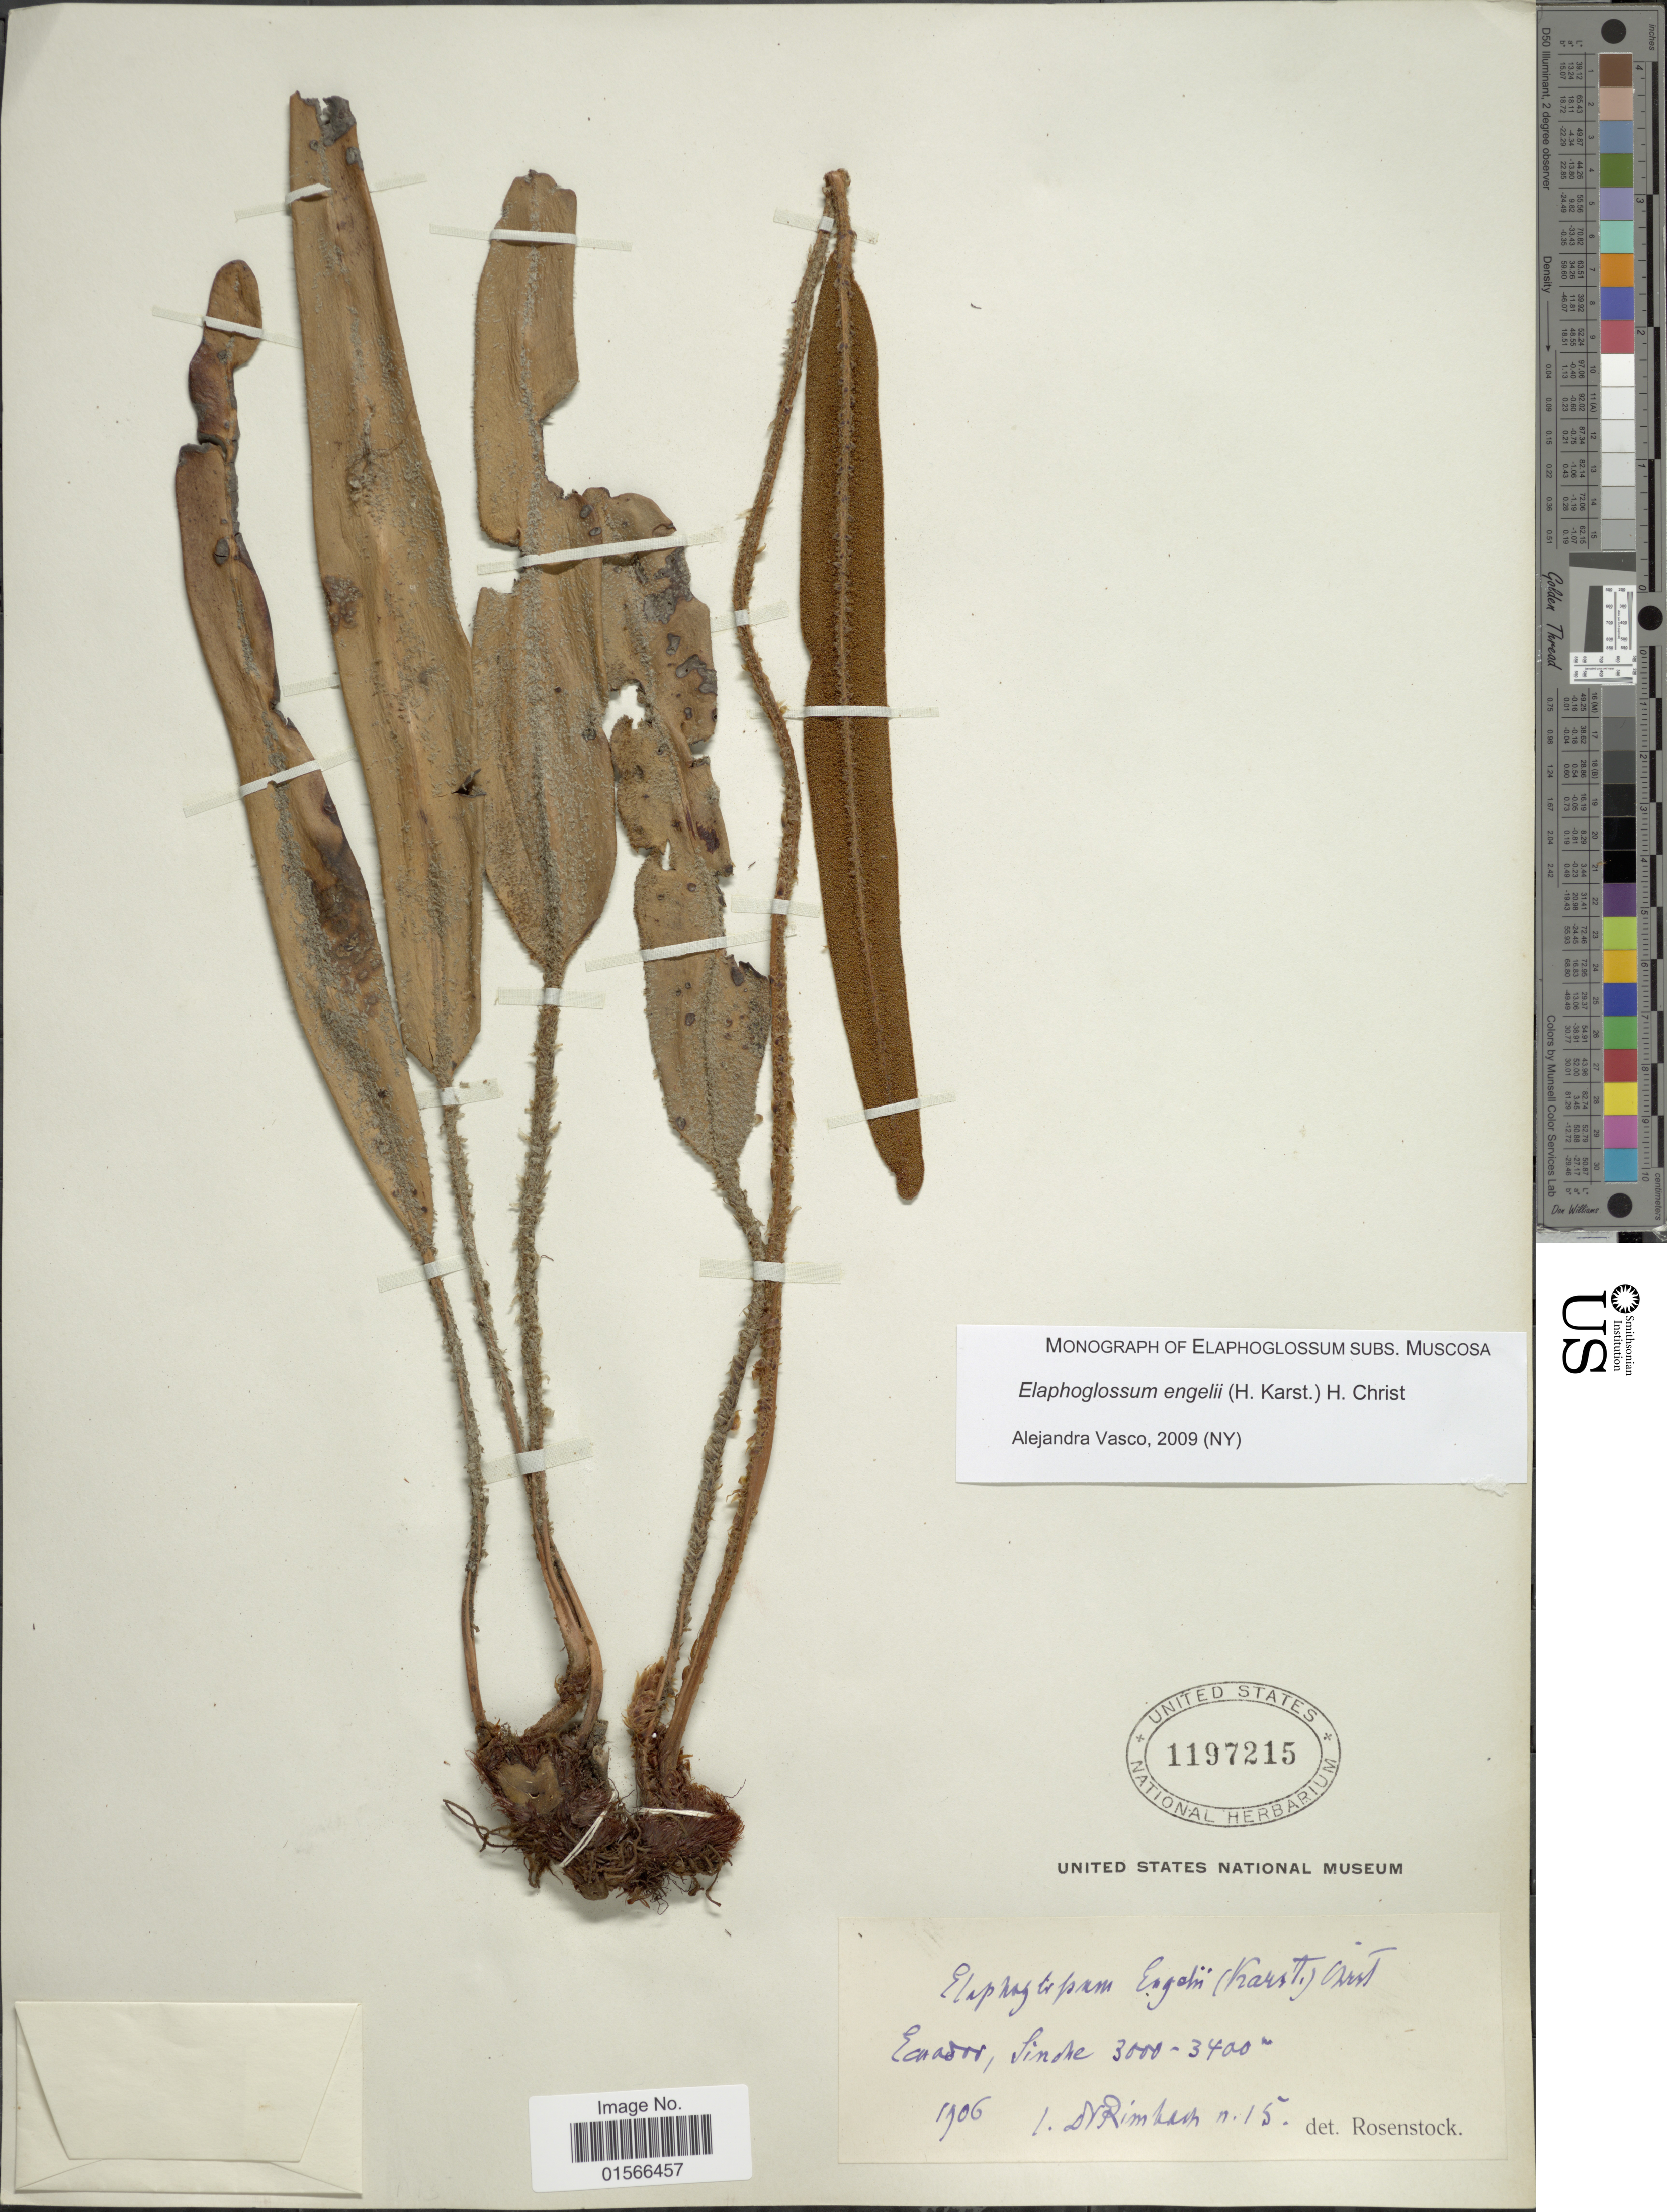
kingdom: Plantae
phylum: Tracheophyta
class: Polypodiopsida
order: Polypodiales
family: Dryopteridaceae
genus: Elaphoglossum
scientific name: Elaphoglossum engelii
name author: (H. Karst.) Christ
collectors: Rimbach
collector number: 15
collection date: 1906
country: Ecuador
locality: Sinche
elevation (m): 3000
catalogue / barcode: US 1197215